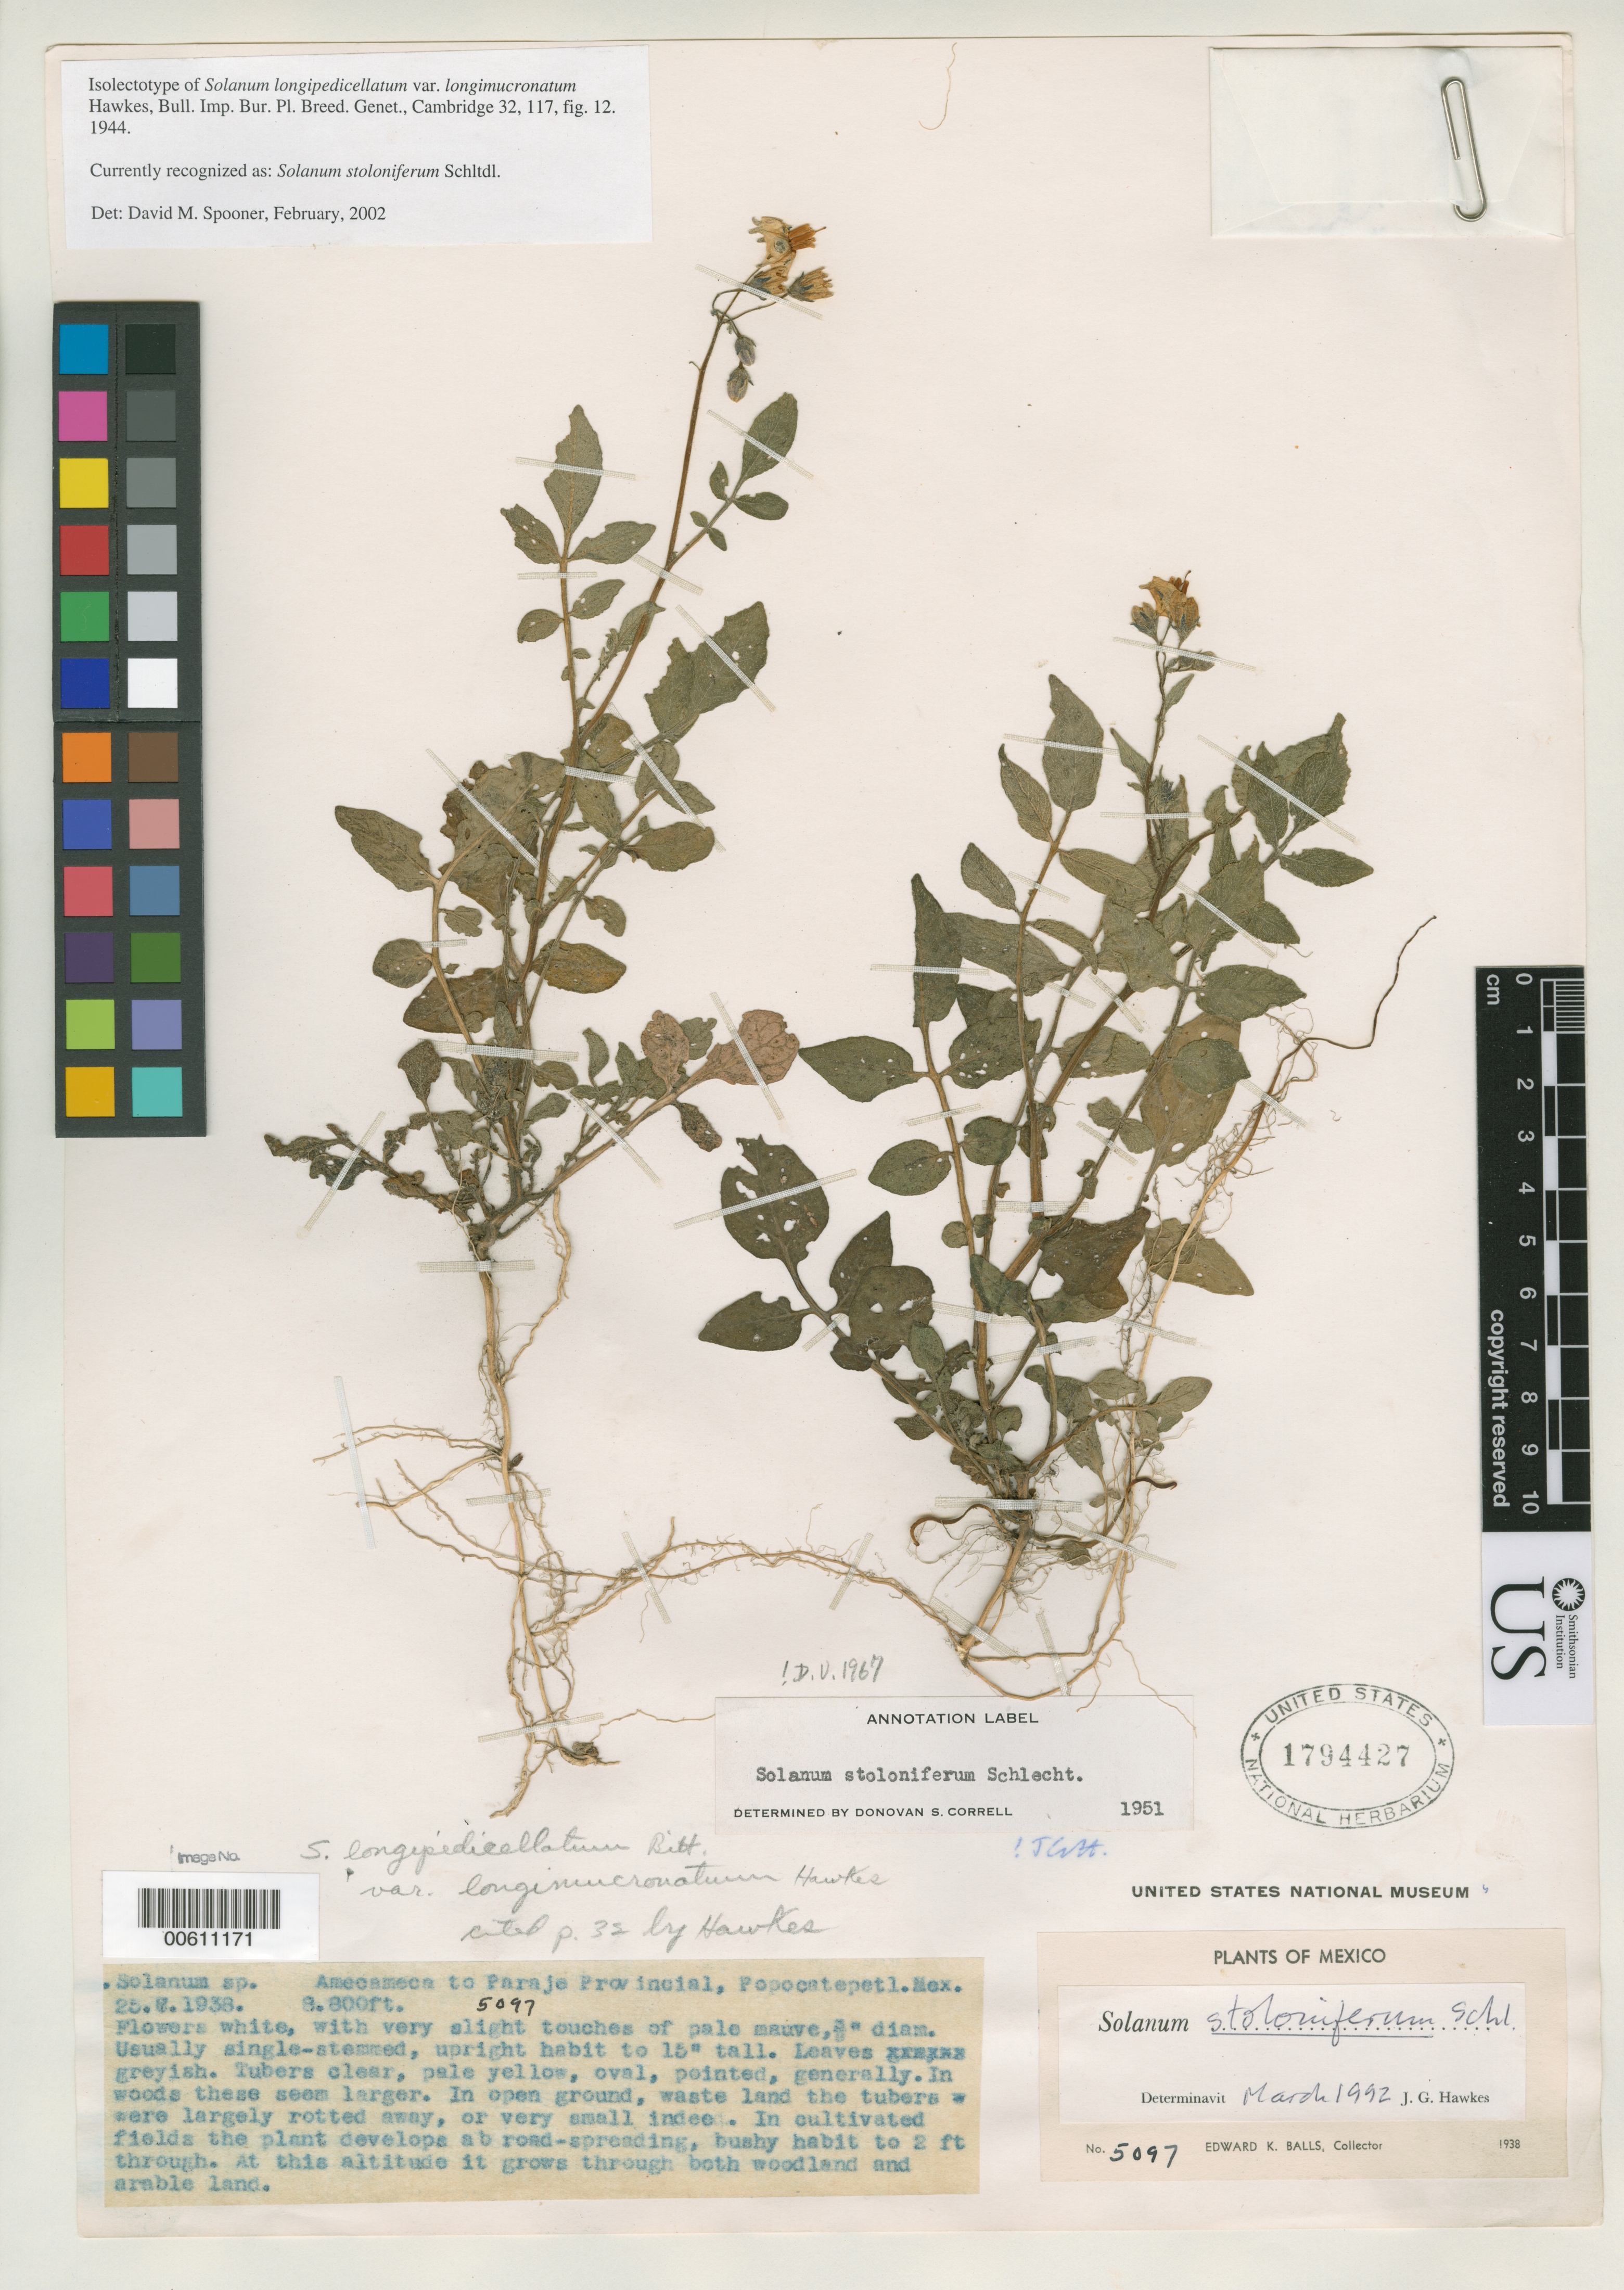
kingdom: Plantae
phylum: Tracheophyta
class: Magnoliopsida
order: Solanales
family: Solanaceae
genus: Solanum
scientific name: Solanum longipedicellatum var. longimucronatum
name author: Hawkes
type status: Isolectotype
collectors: E. K. Balls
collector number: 5097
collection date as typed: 25 Jul 1938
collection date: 1938-07-25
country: Mexico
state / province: Puebla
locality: Popocatepetl. Amecameca to Paraje Provincial.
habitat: In open ground, waste land.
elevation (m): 2682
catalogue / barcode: US 1794427